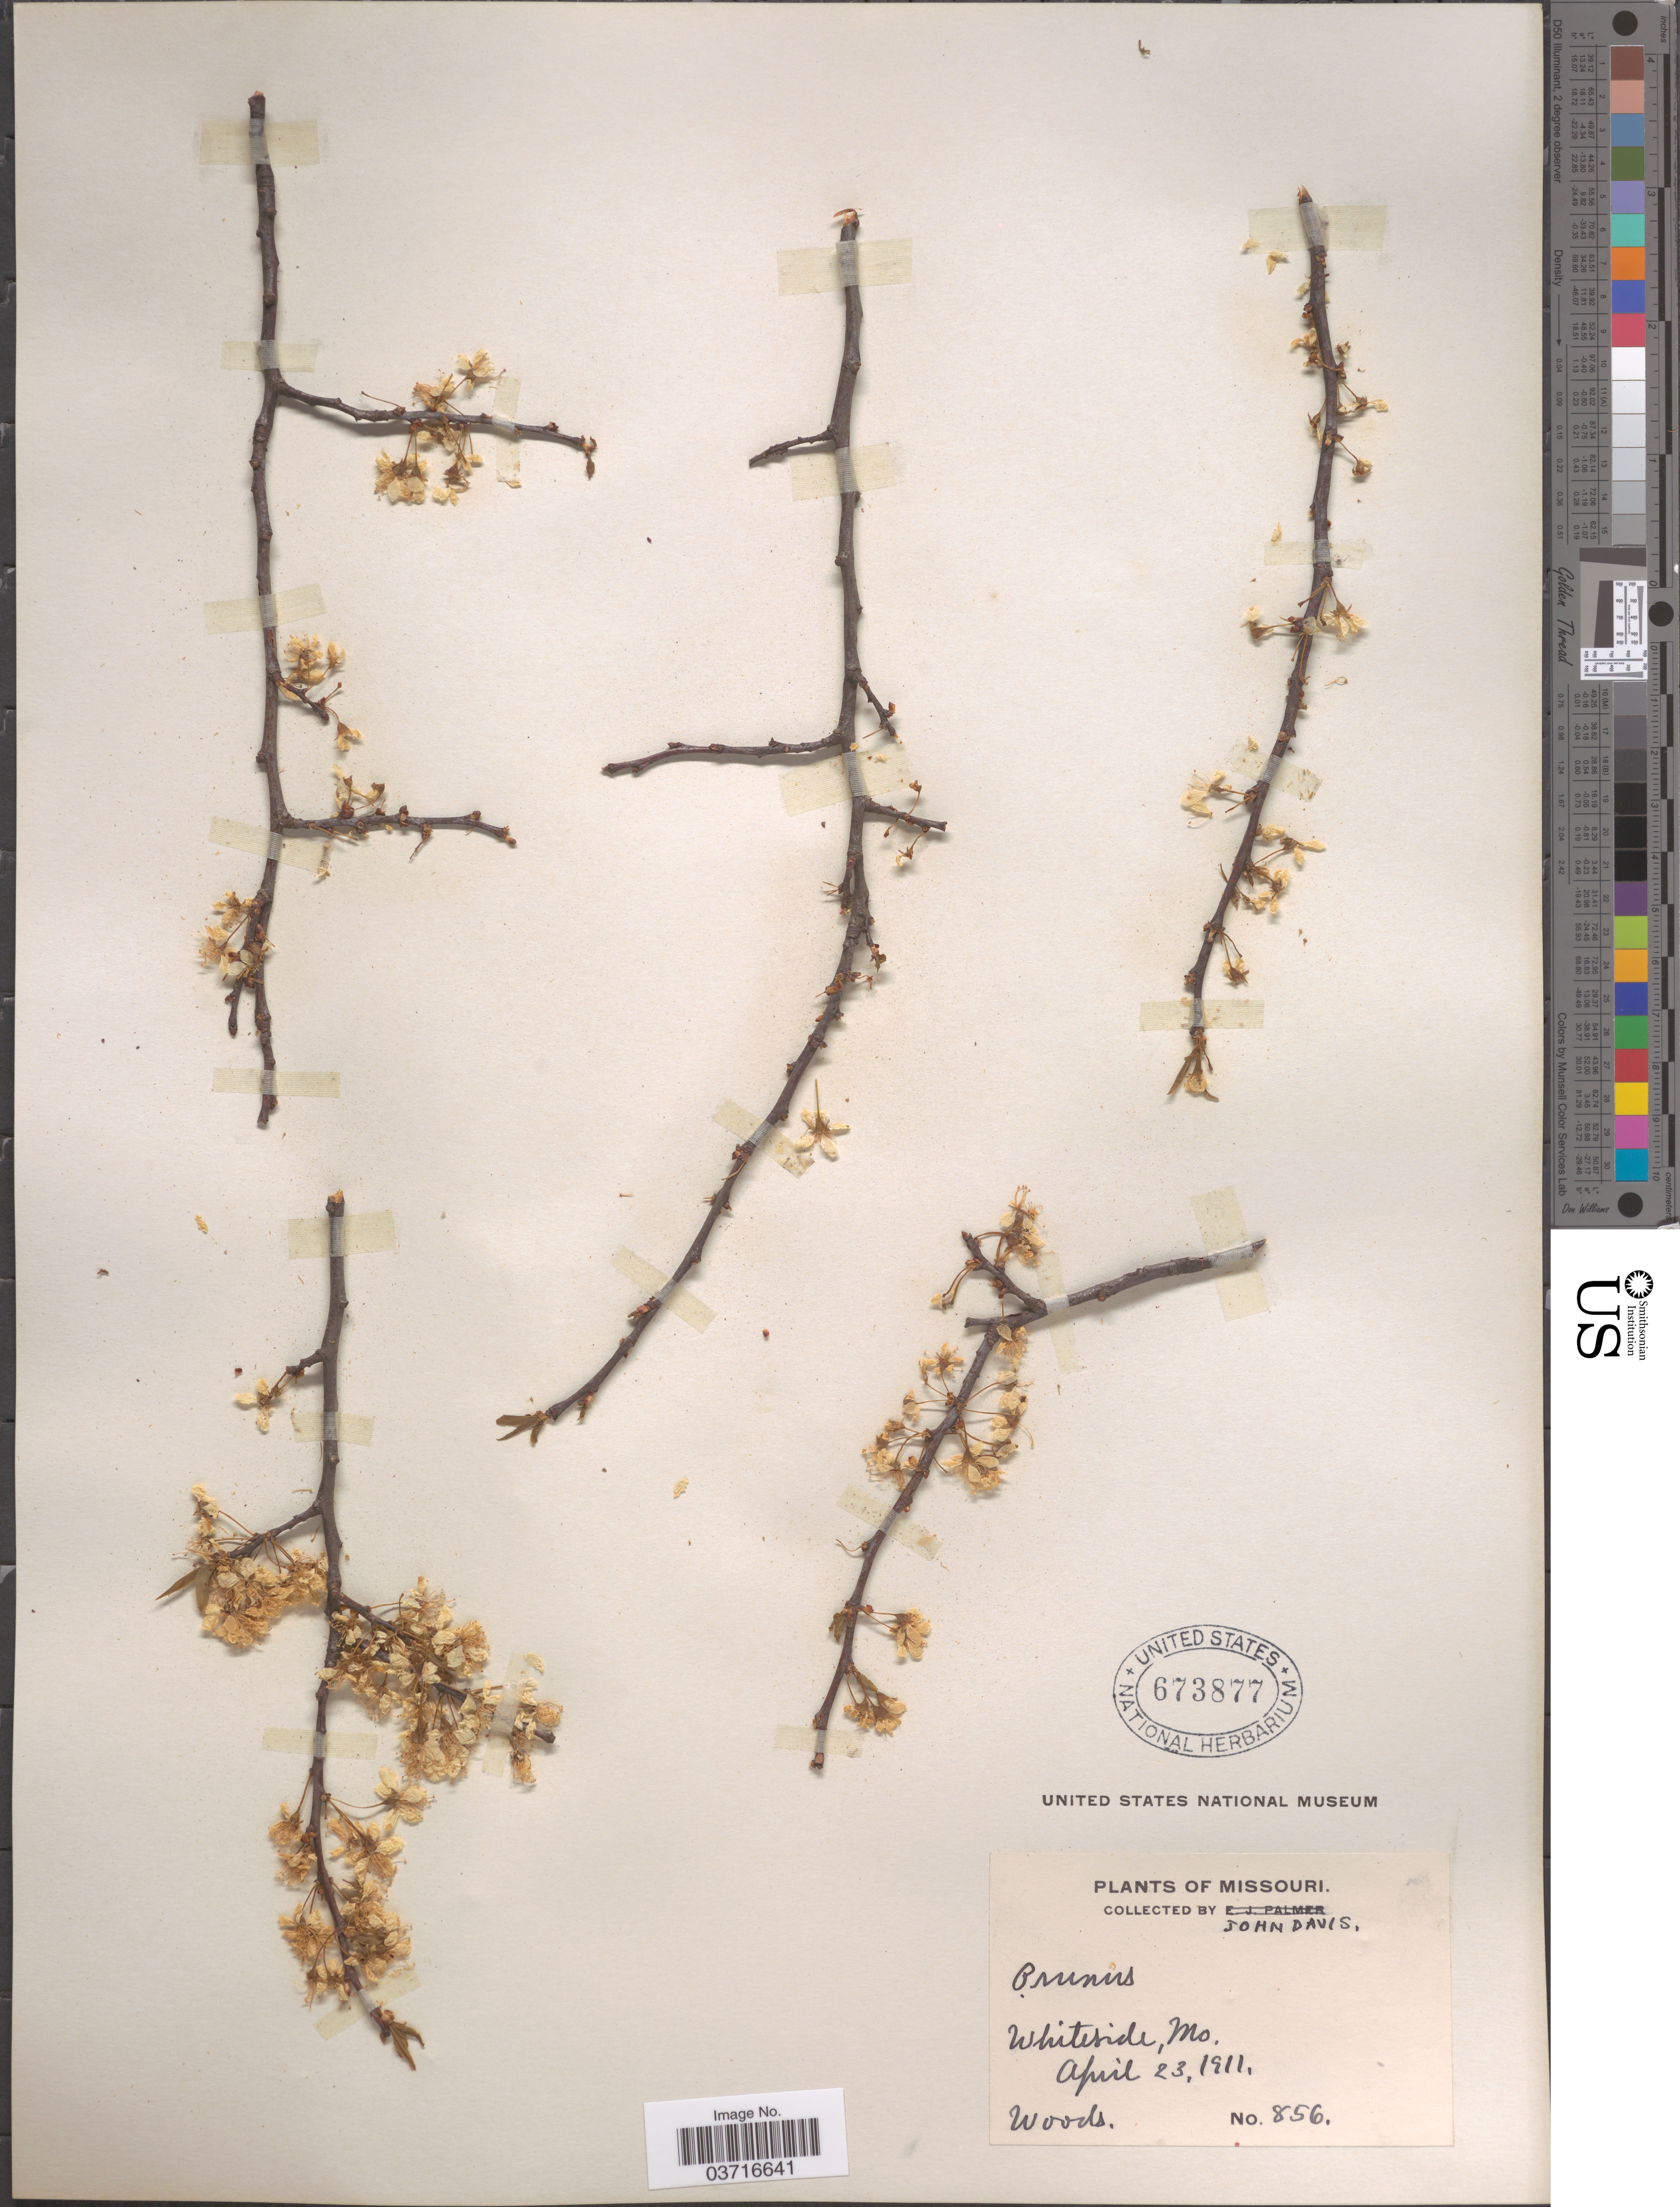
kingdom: Plantae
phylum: Tracheophyta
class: Magnoliopsida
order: Rosales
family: Rosaceae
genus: Prunus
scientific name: Prunus sp.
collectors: J. Davis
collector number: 856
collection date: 1911-04-23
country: United States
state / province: Missouri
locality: Whiteride.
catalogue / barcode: US 673877